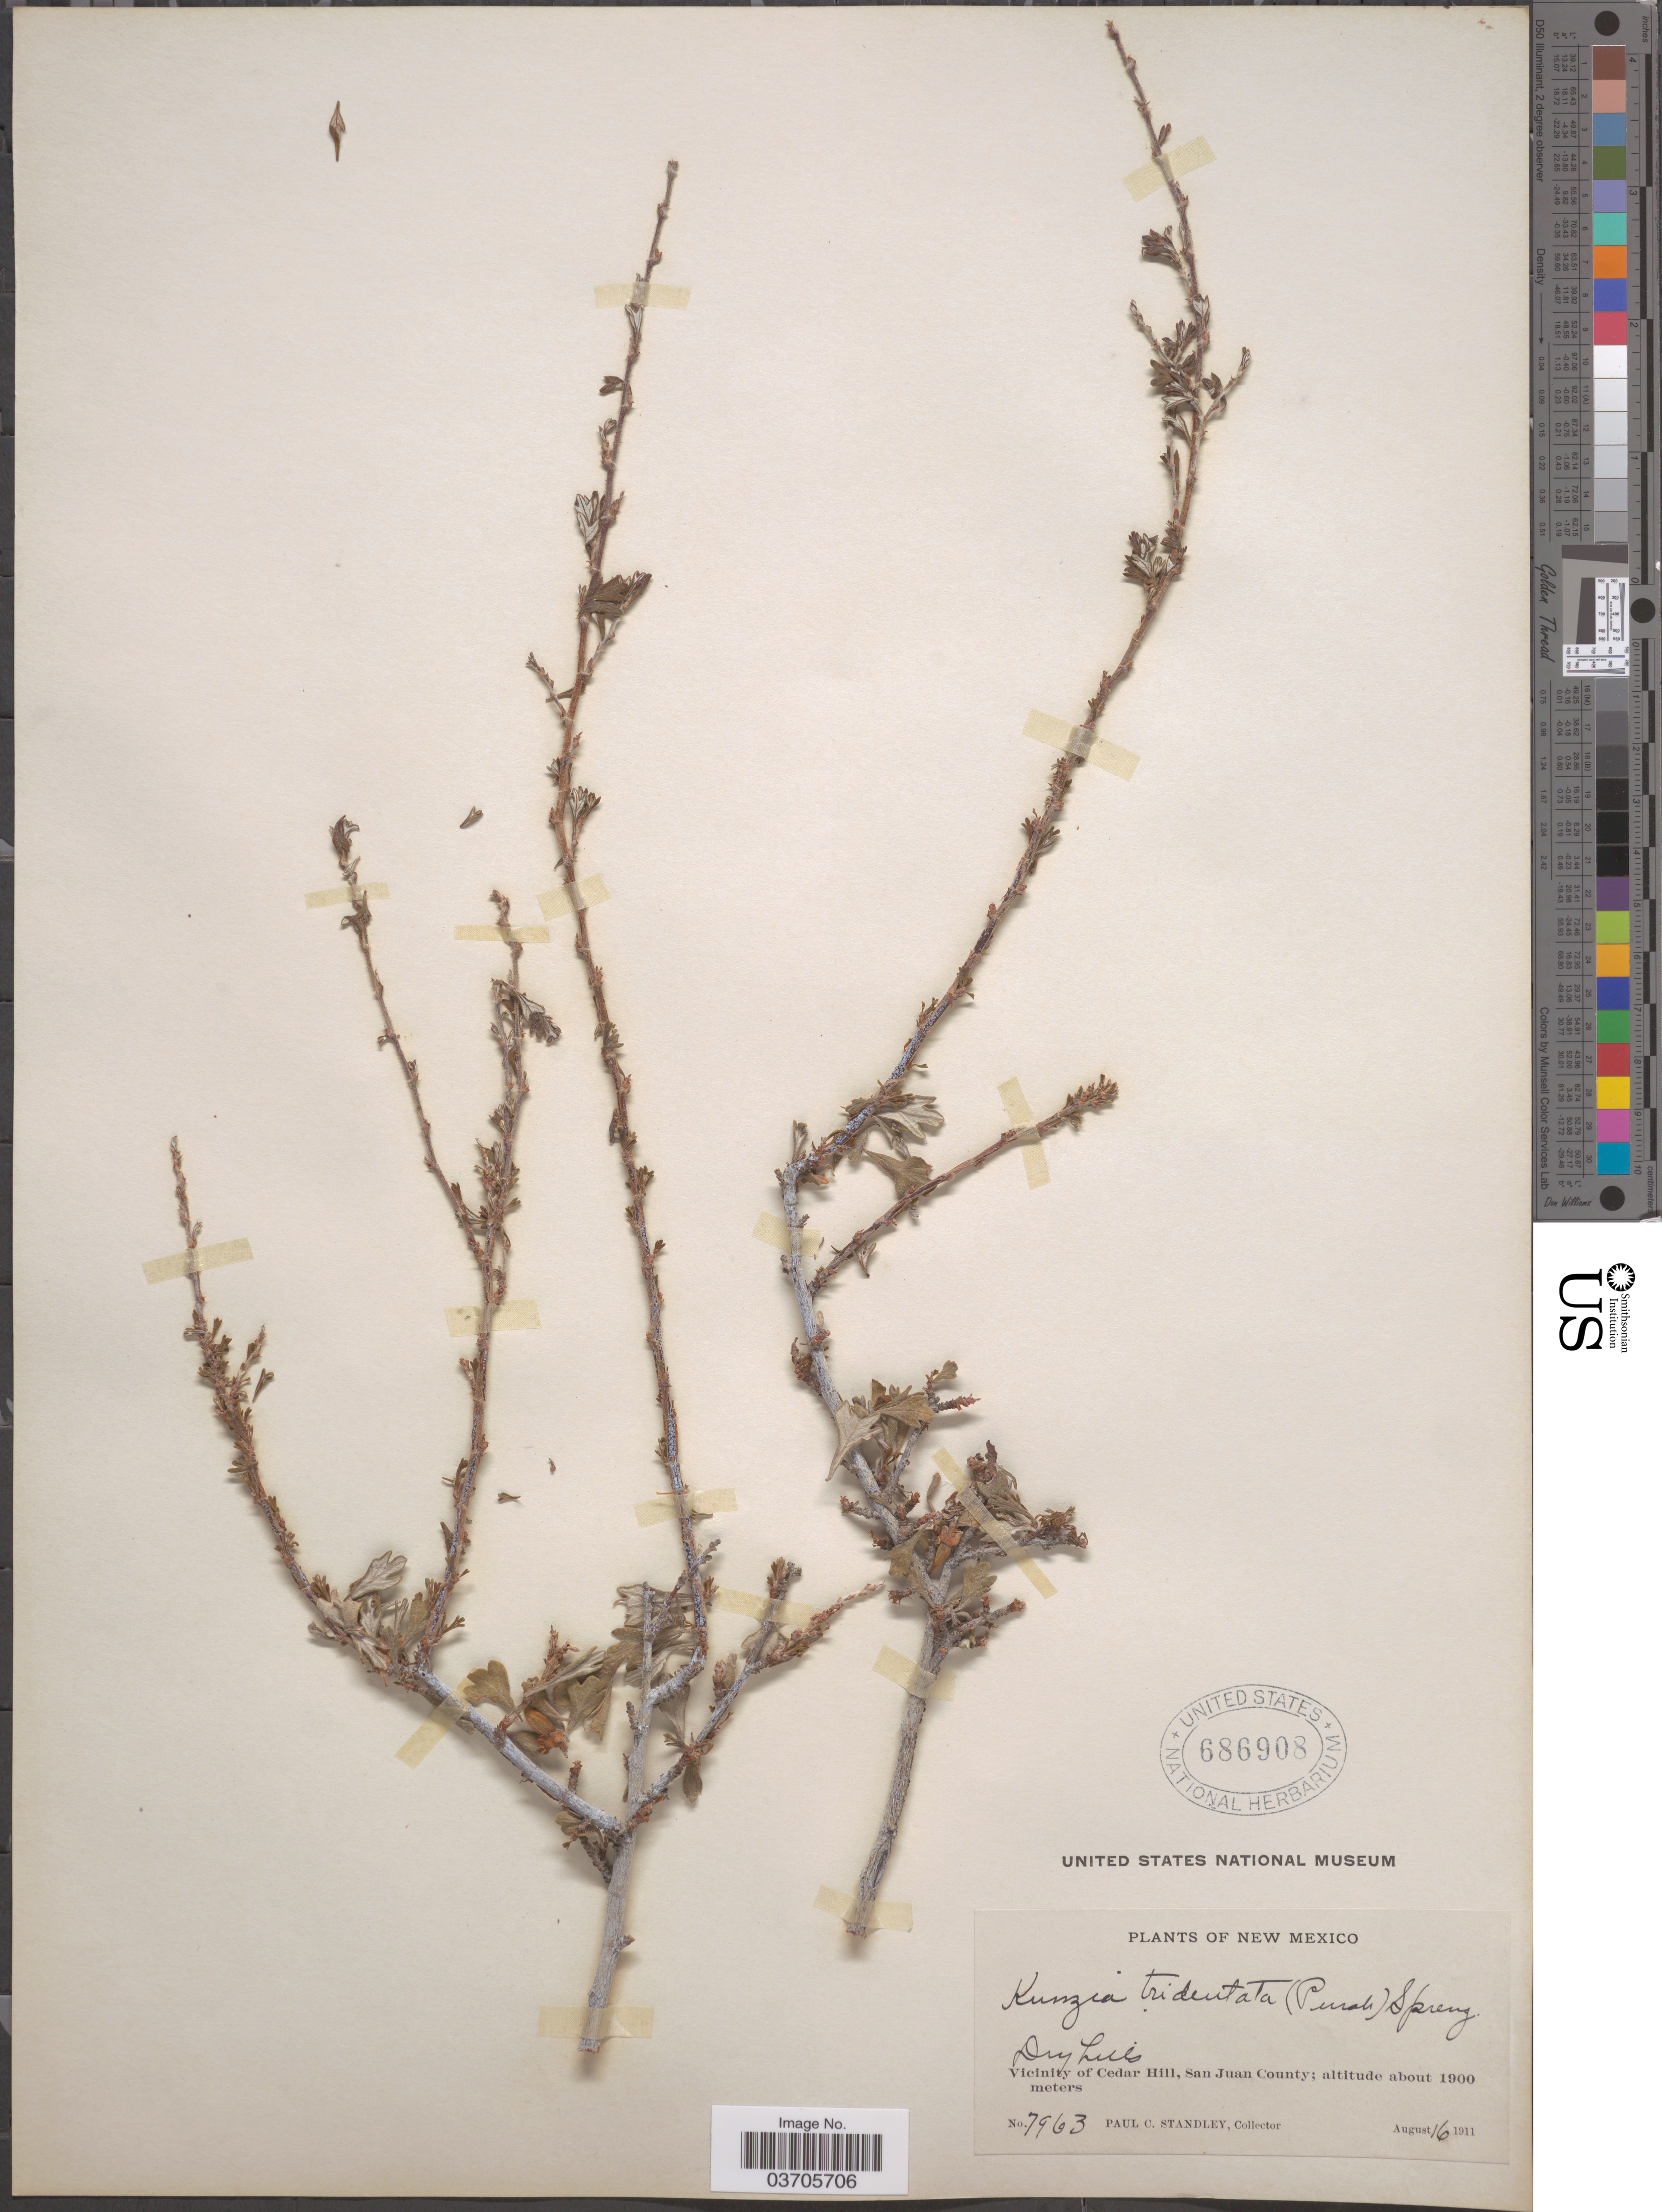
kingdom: Plantae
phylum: Tracheophyta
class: Magnoliopsida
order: Rosales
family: Rosaceae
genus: Purshia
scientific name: Purshia tridentata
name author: (Pursh) DC.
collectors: P. C. Standley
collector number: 7963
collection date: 1911-08-16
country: United States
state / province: New Mexico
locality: Vicinity of Cedar Hill, San Juan County.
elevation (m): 1900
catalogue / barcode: US 686908